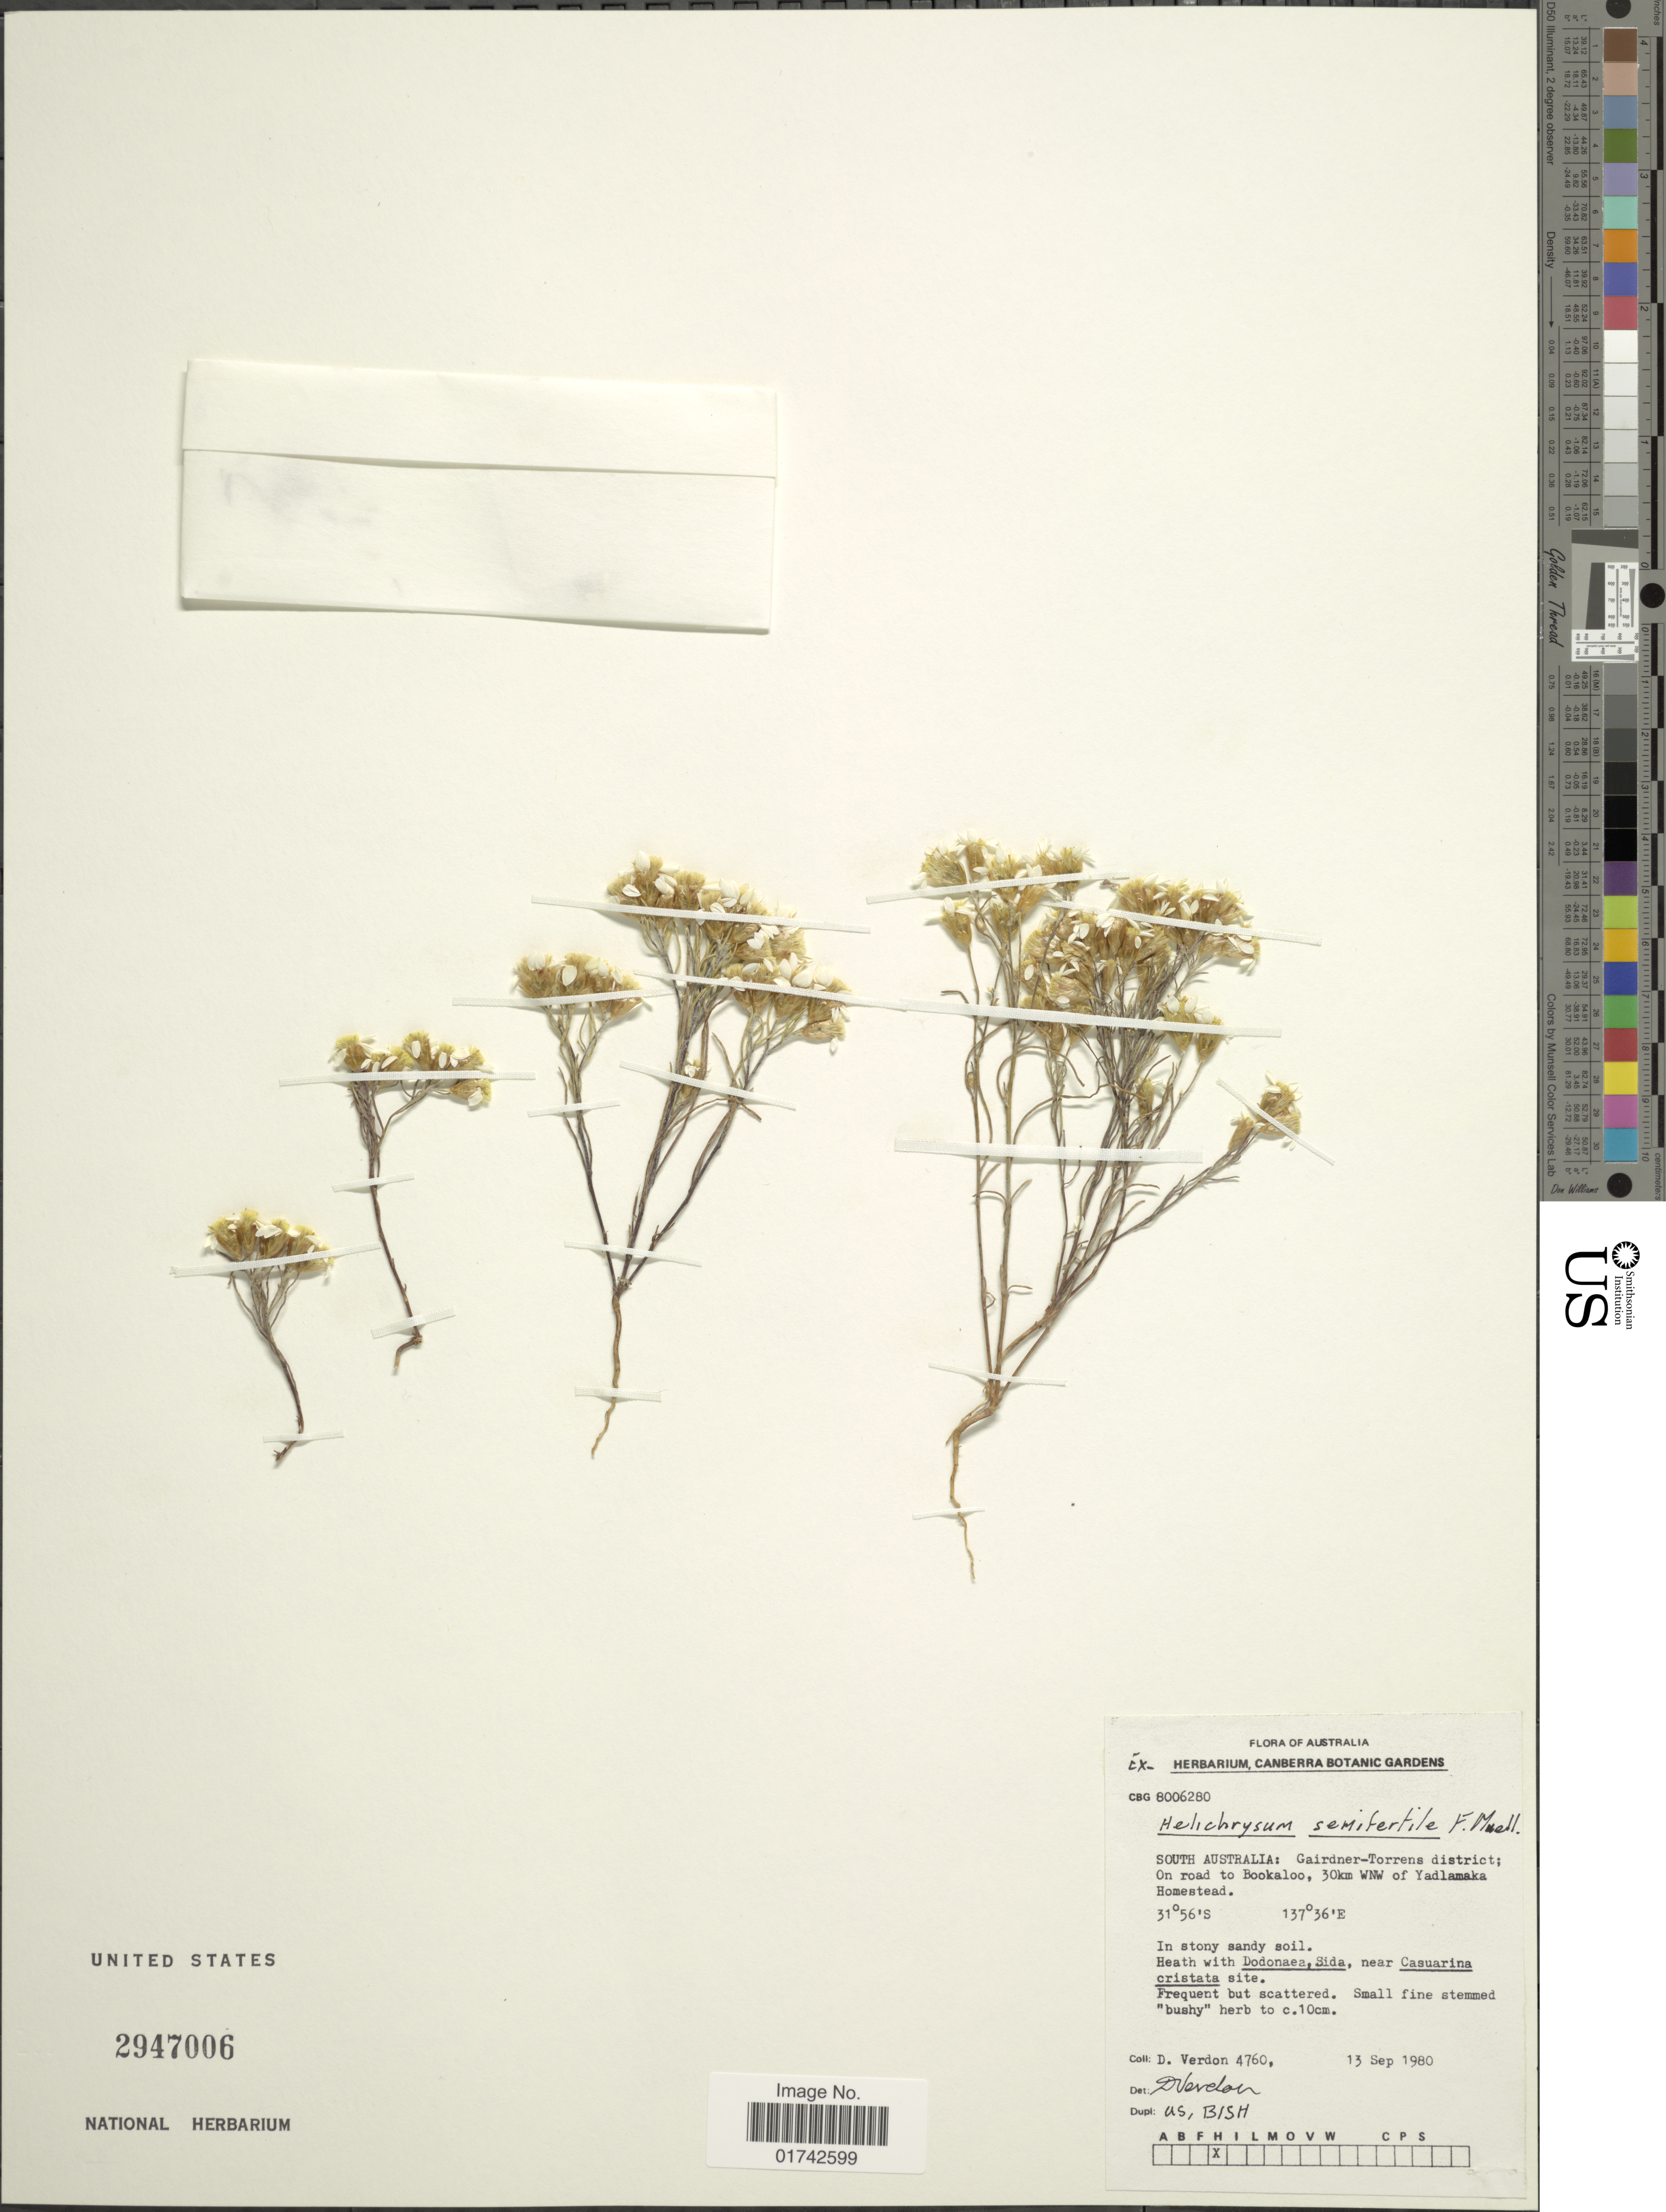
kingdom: Plantae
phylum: Tracheophyta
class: Magnoliopsida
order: Asterales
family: Asteraceae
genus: Helichrysum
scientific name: Helichrysum semifertile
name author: F. Muell.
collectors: D. Verdon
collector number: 4760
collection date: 1980-09-13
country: Australia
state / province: South Australia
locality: Gairdner-Torrens district; On road to Bookaloo, 30km WNW of Yadlamaka Homestead.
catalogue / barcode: US 2947006